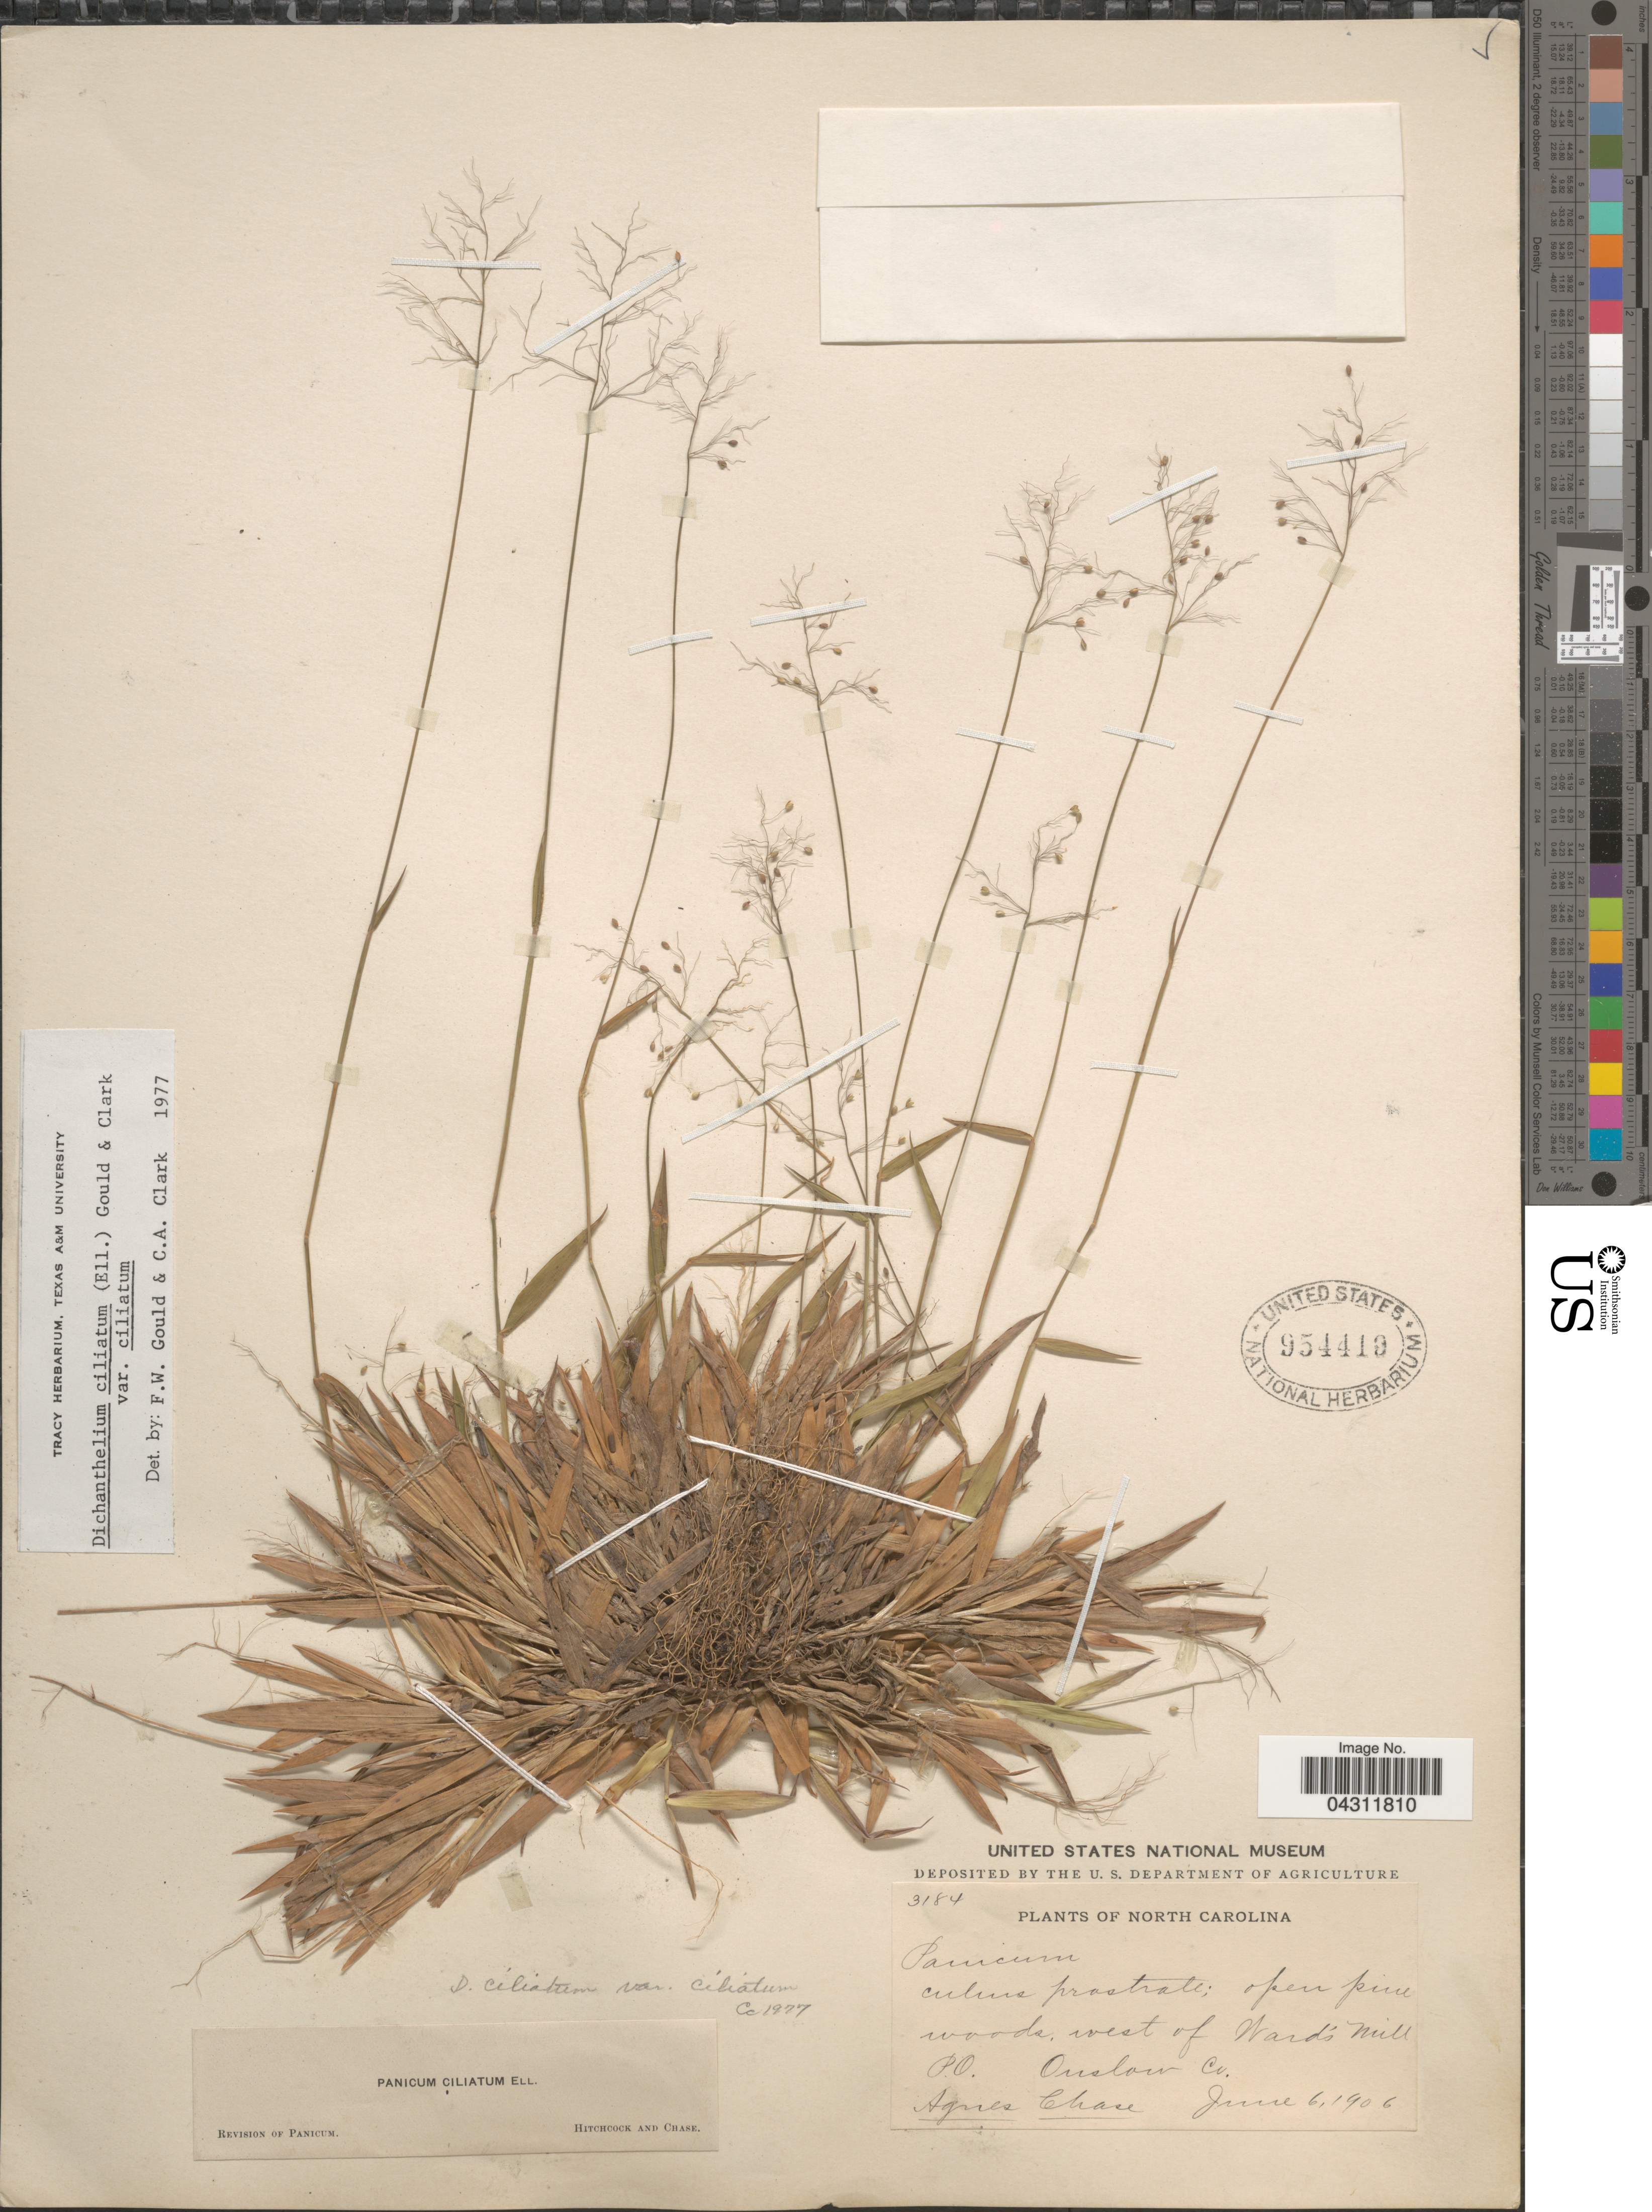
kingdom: Plantae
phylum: Tracheophyta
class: Liliopsida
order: Poales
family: Poaceae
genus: Dichanthelium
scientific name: Dichanthelium strigosum var. leucoblepharis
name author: (Trin.) Freckmann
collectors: A. Chase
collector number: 3184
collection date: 1906-06-06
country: United States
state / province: North Carolina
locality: Open pine woods, west of Ward's Mill. P.O. Onslow Co.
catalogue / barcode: US 954410